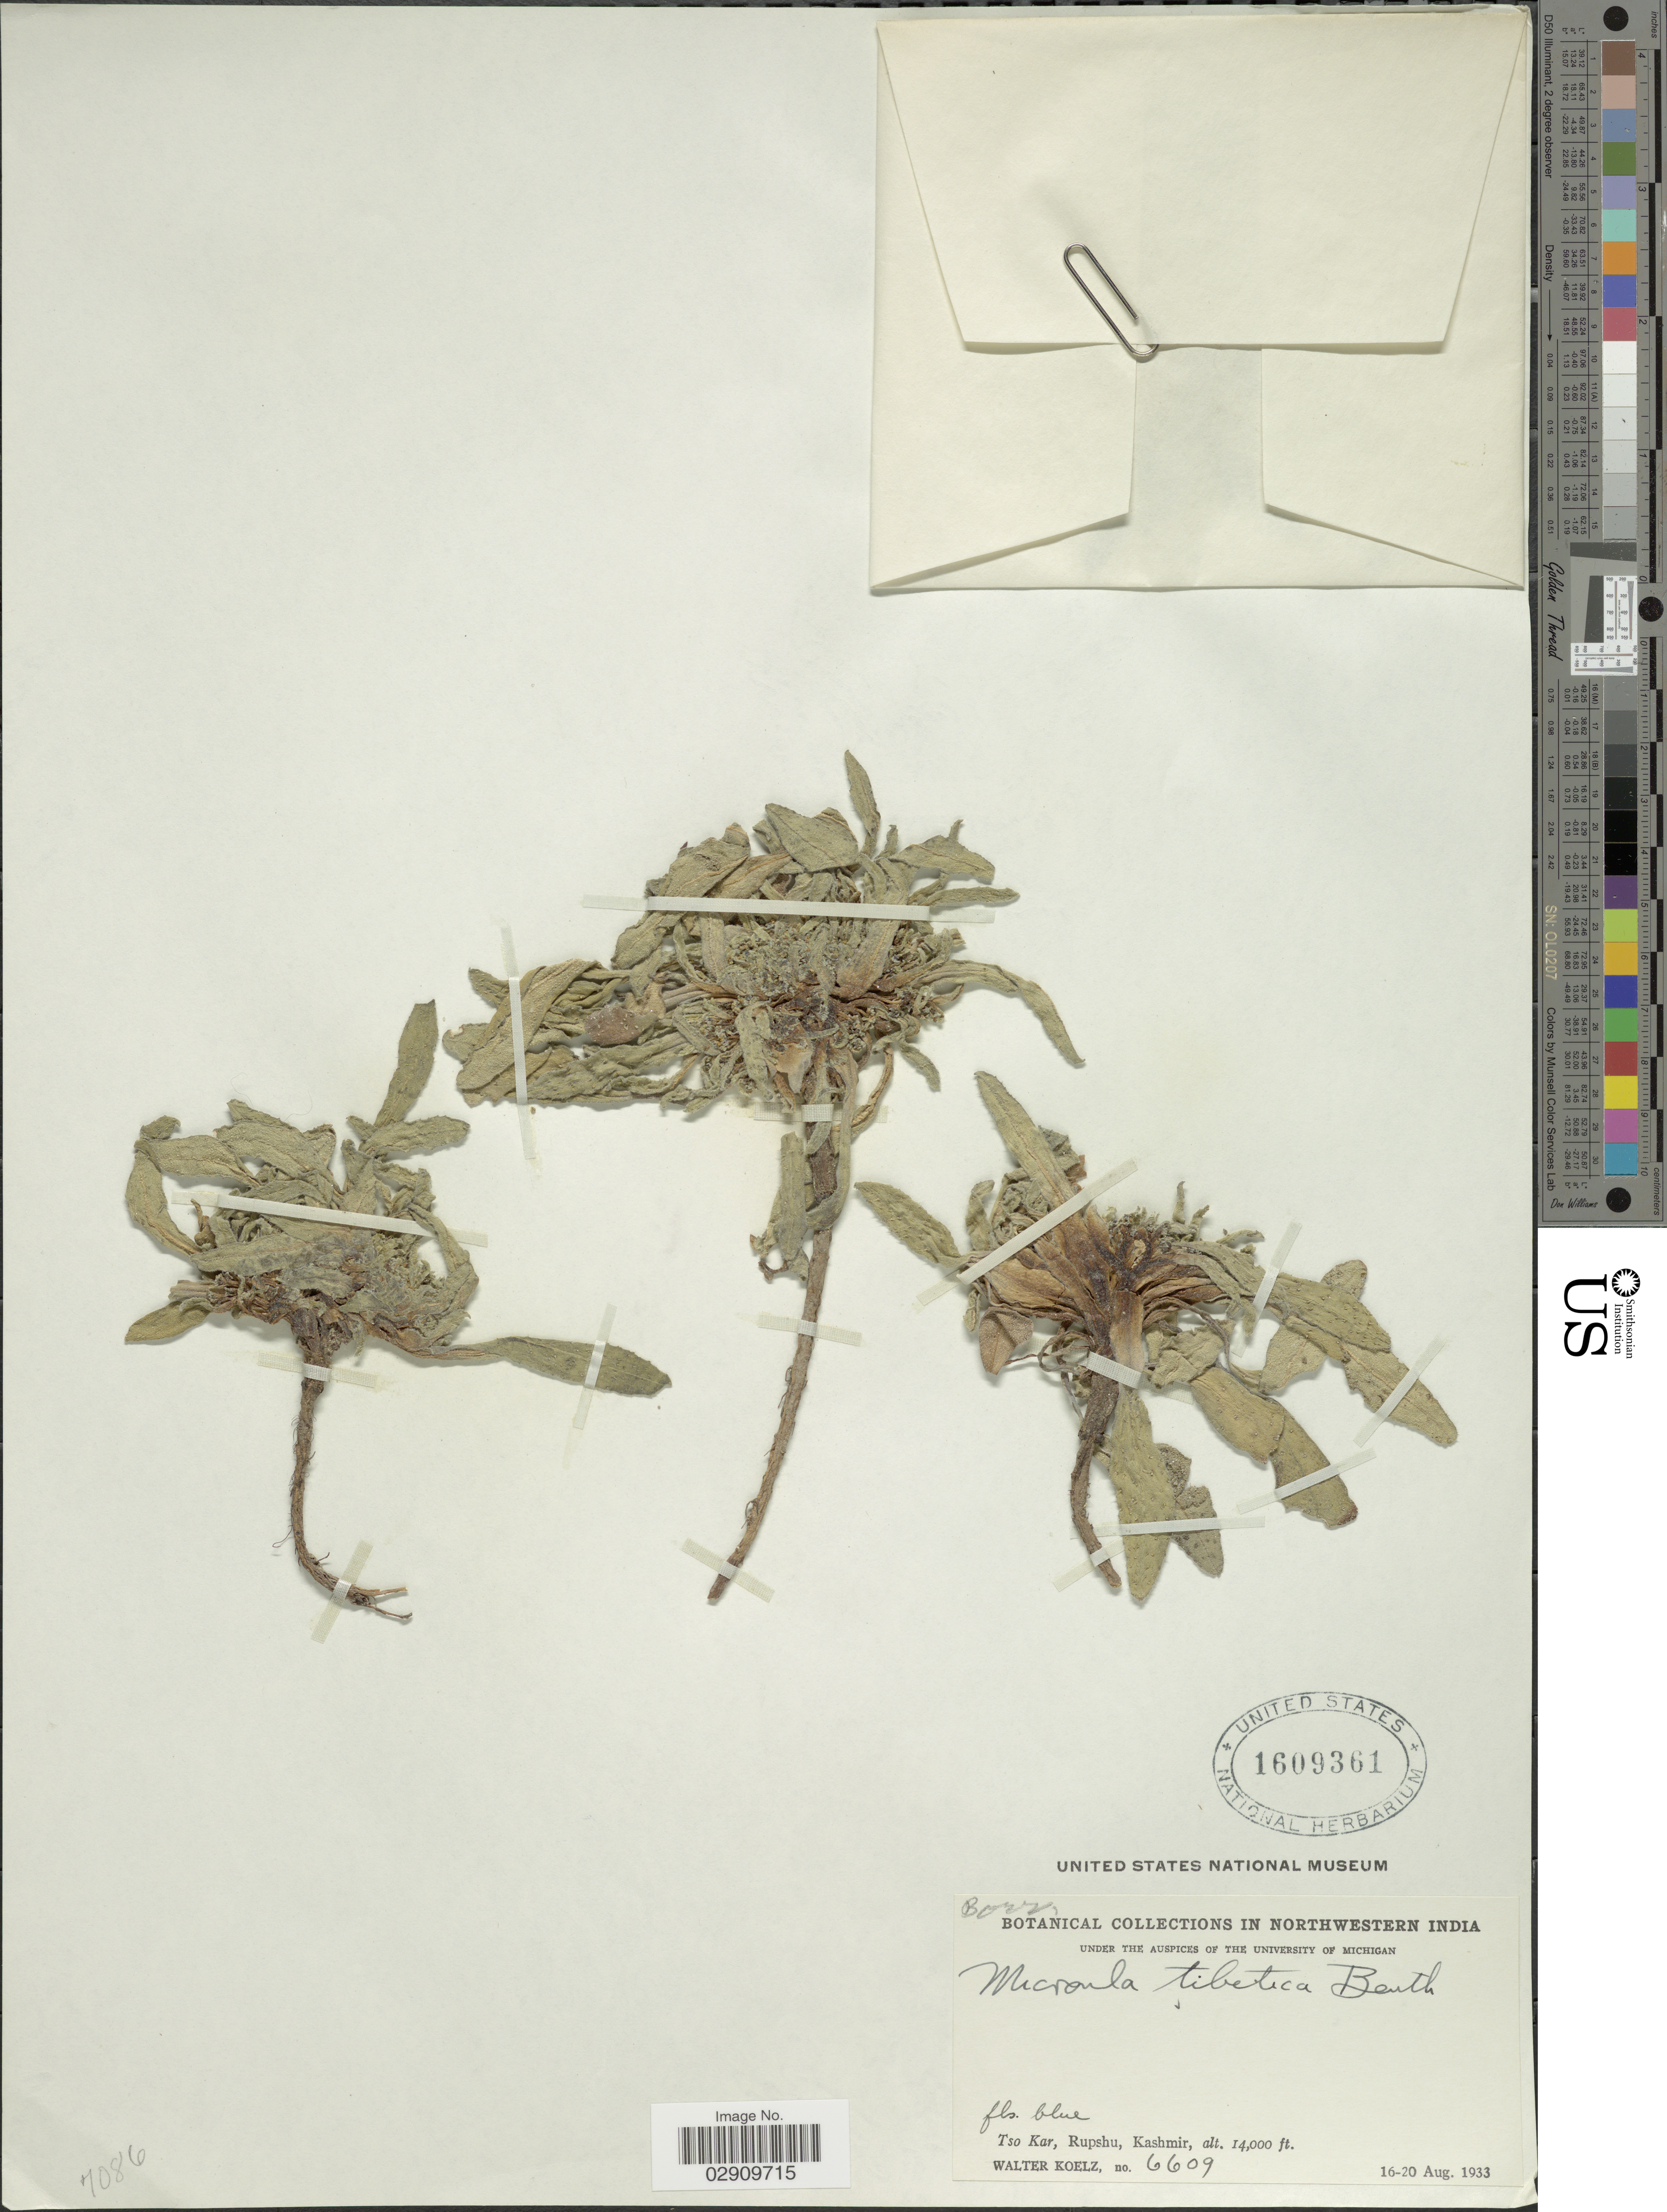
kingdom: Plantae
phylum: Tracheophyta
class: Magnoliopsida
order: Boraginales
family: Boraginaceae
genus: Microula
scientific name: Microula tibetica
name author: Benth.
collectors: W. N. Koelz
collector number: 6609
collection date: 1933-08-16/1933-08-20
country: India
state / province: Jammu and Kashmir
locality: Northwestern India, Tso Kar, Rupshu, Kashmir.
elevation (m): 4267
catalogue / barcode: US 1609361